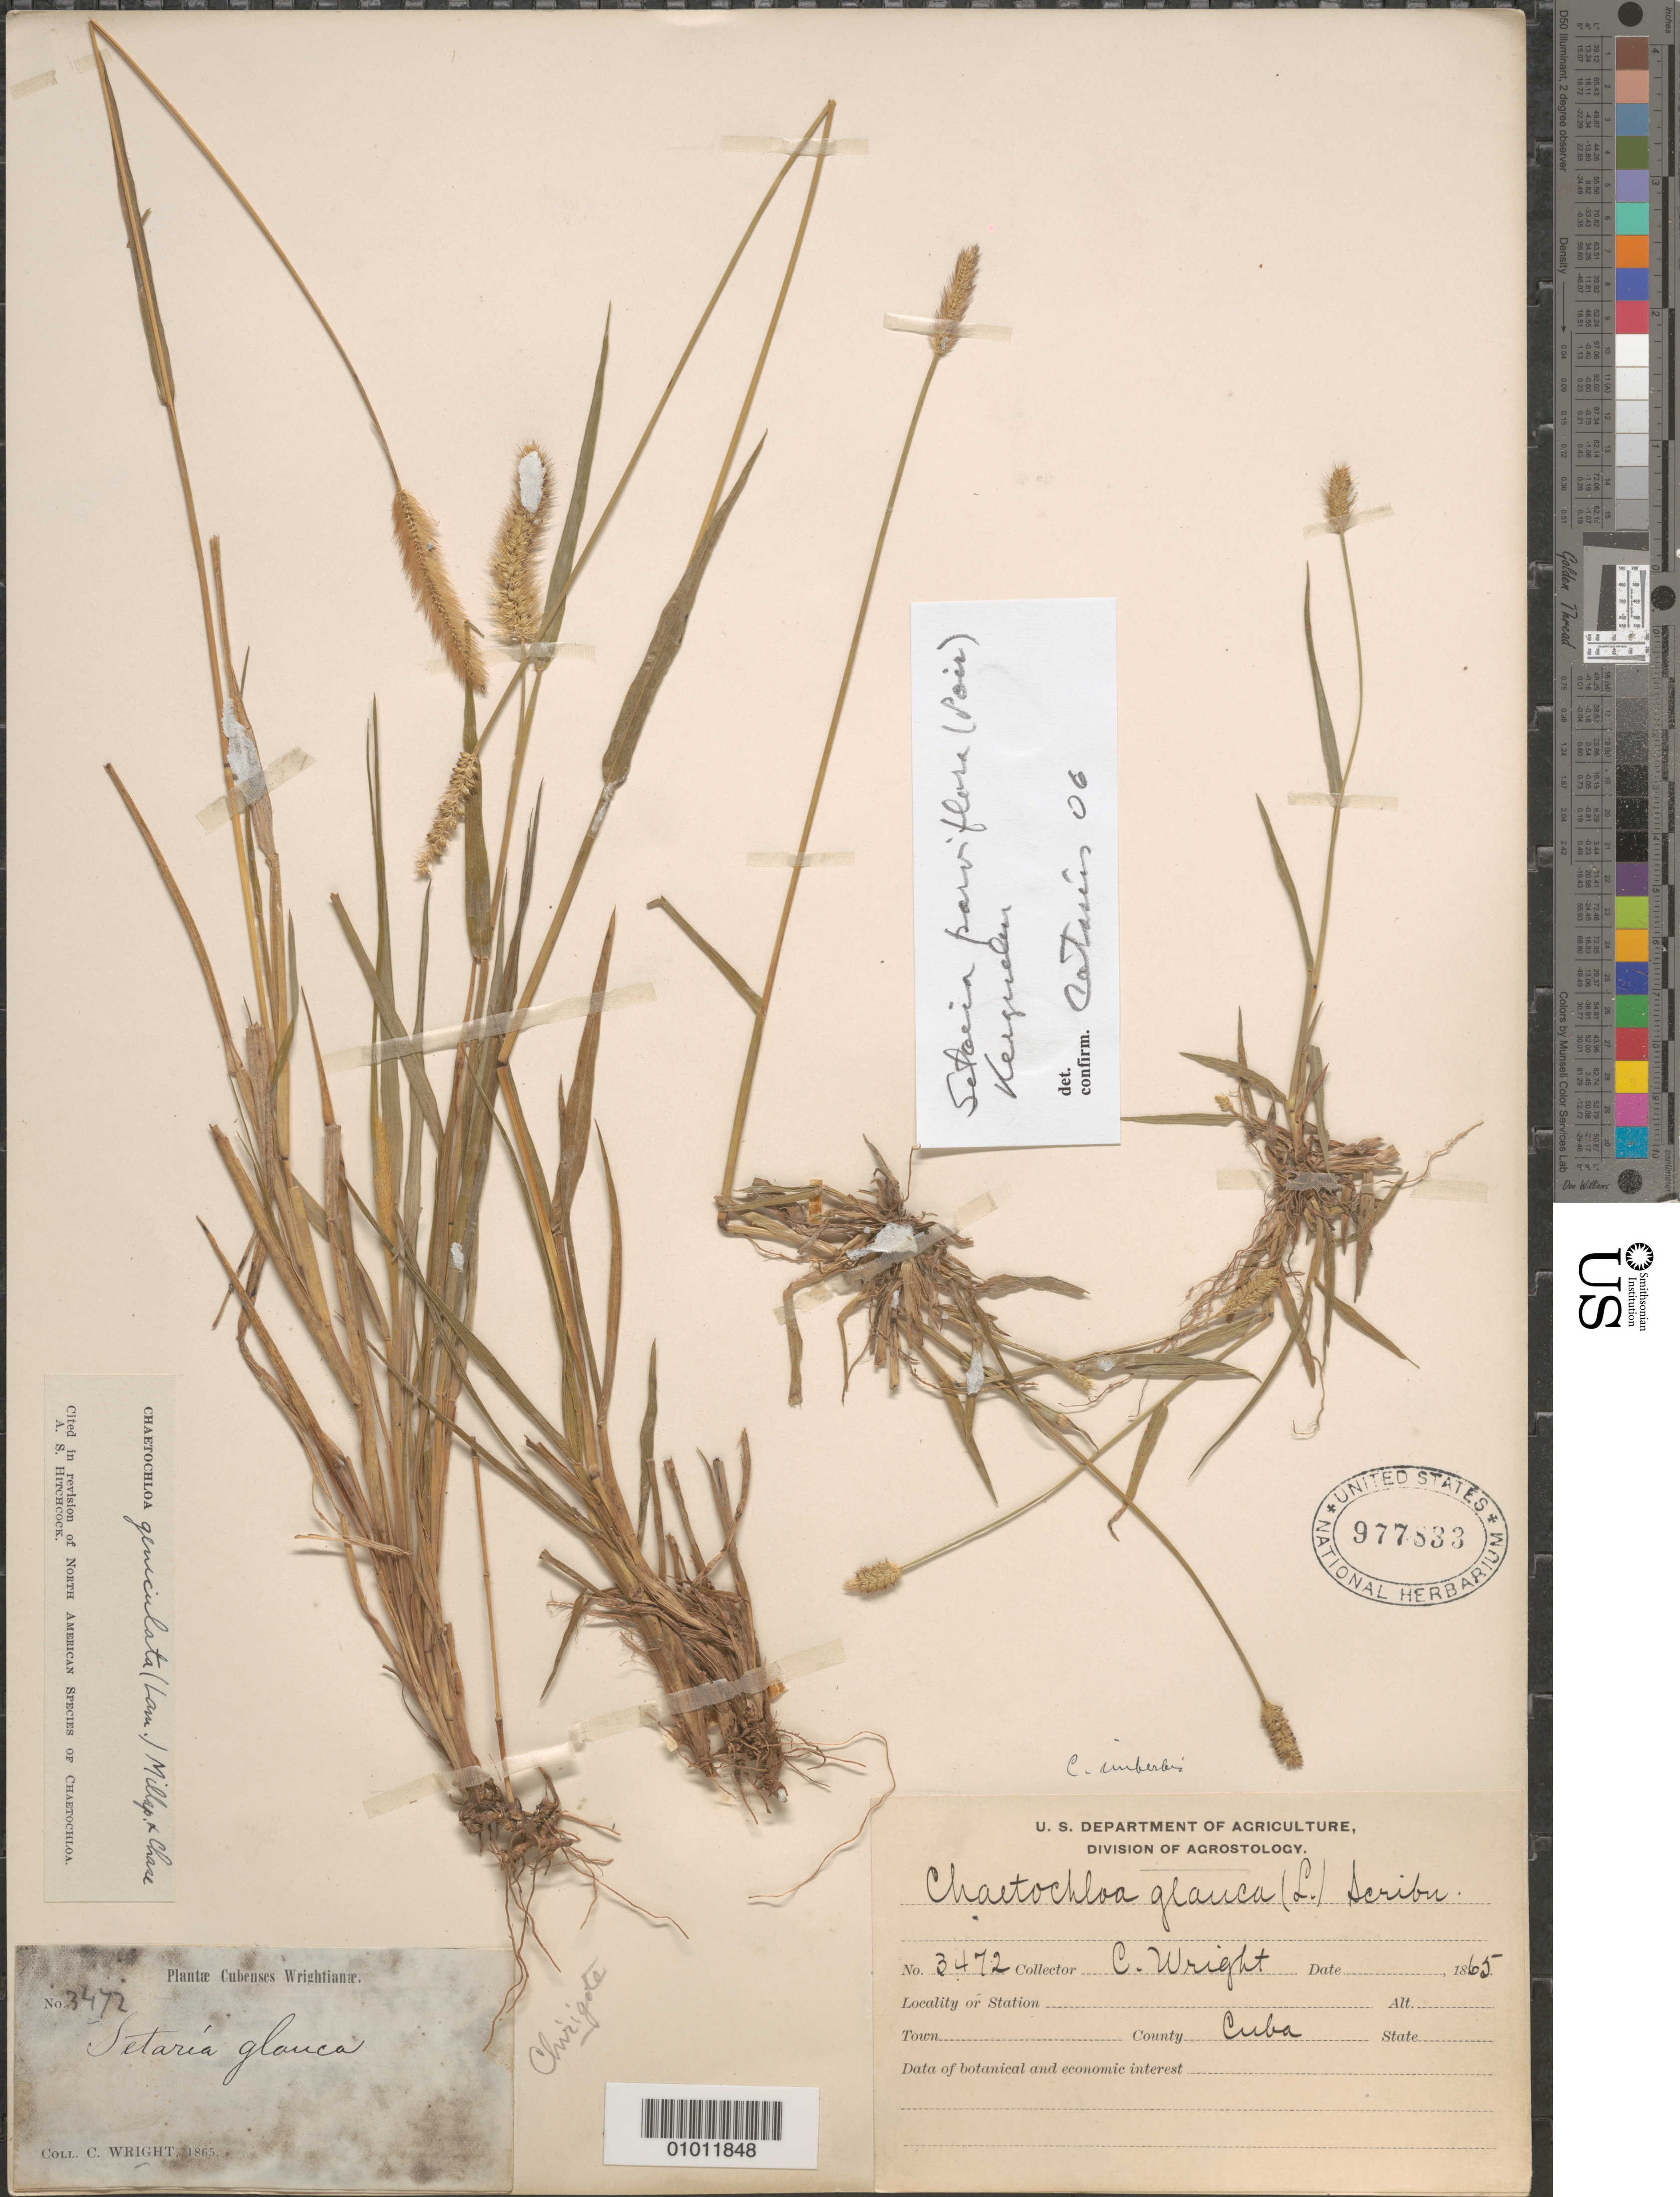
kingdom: Plantae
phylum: Tracheophyta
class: Liliopsida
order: Poales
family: Poaceae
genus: Setaria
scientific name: Setaria parviflora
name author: (Poir.) Kerguélen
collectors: C. Wright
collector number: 3472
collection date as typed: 1865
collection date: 1865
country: Cuba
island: Cuba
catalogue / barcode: US 977833